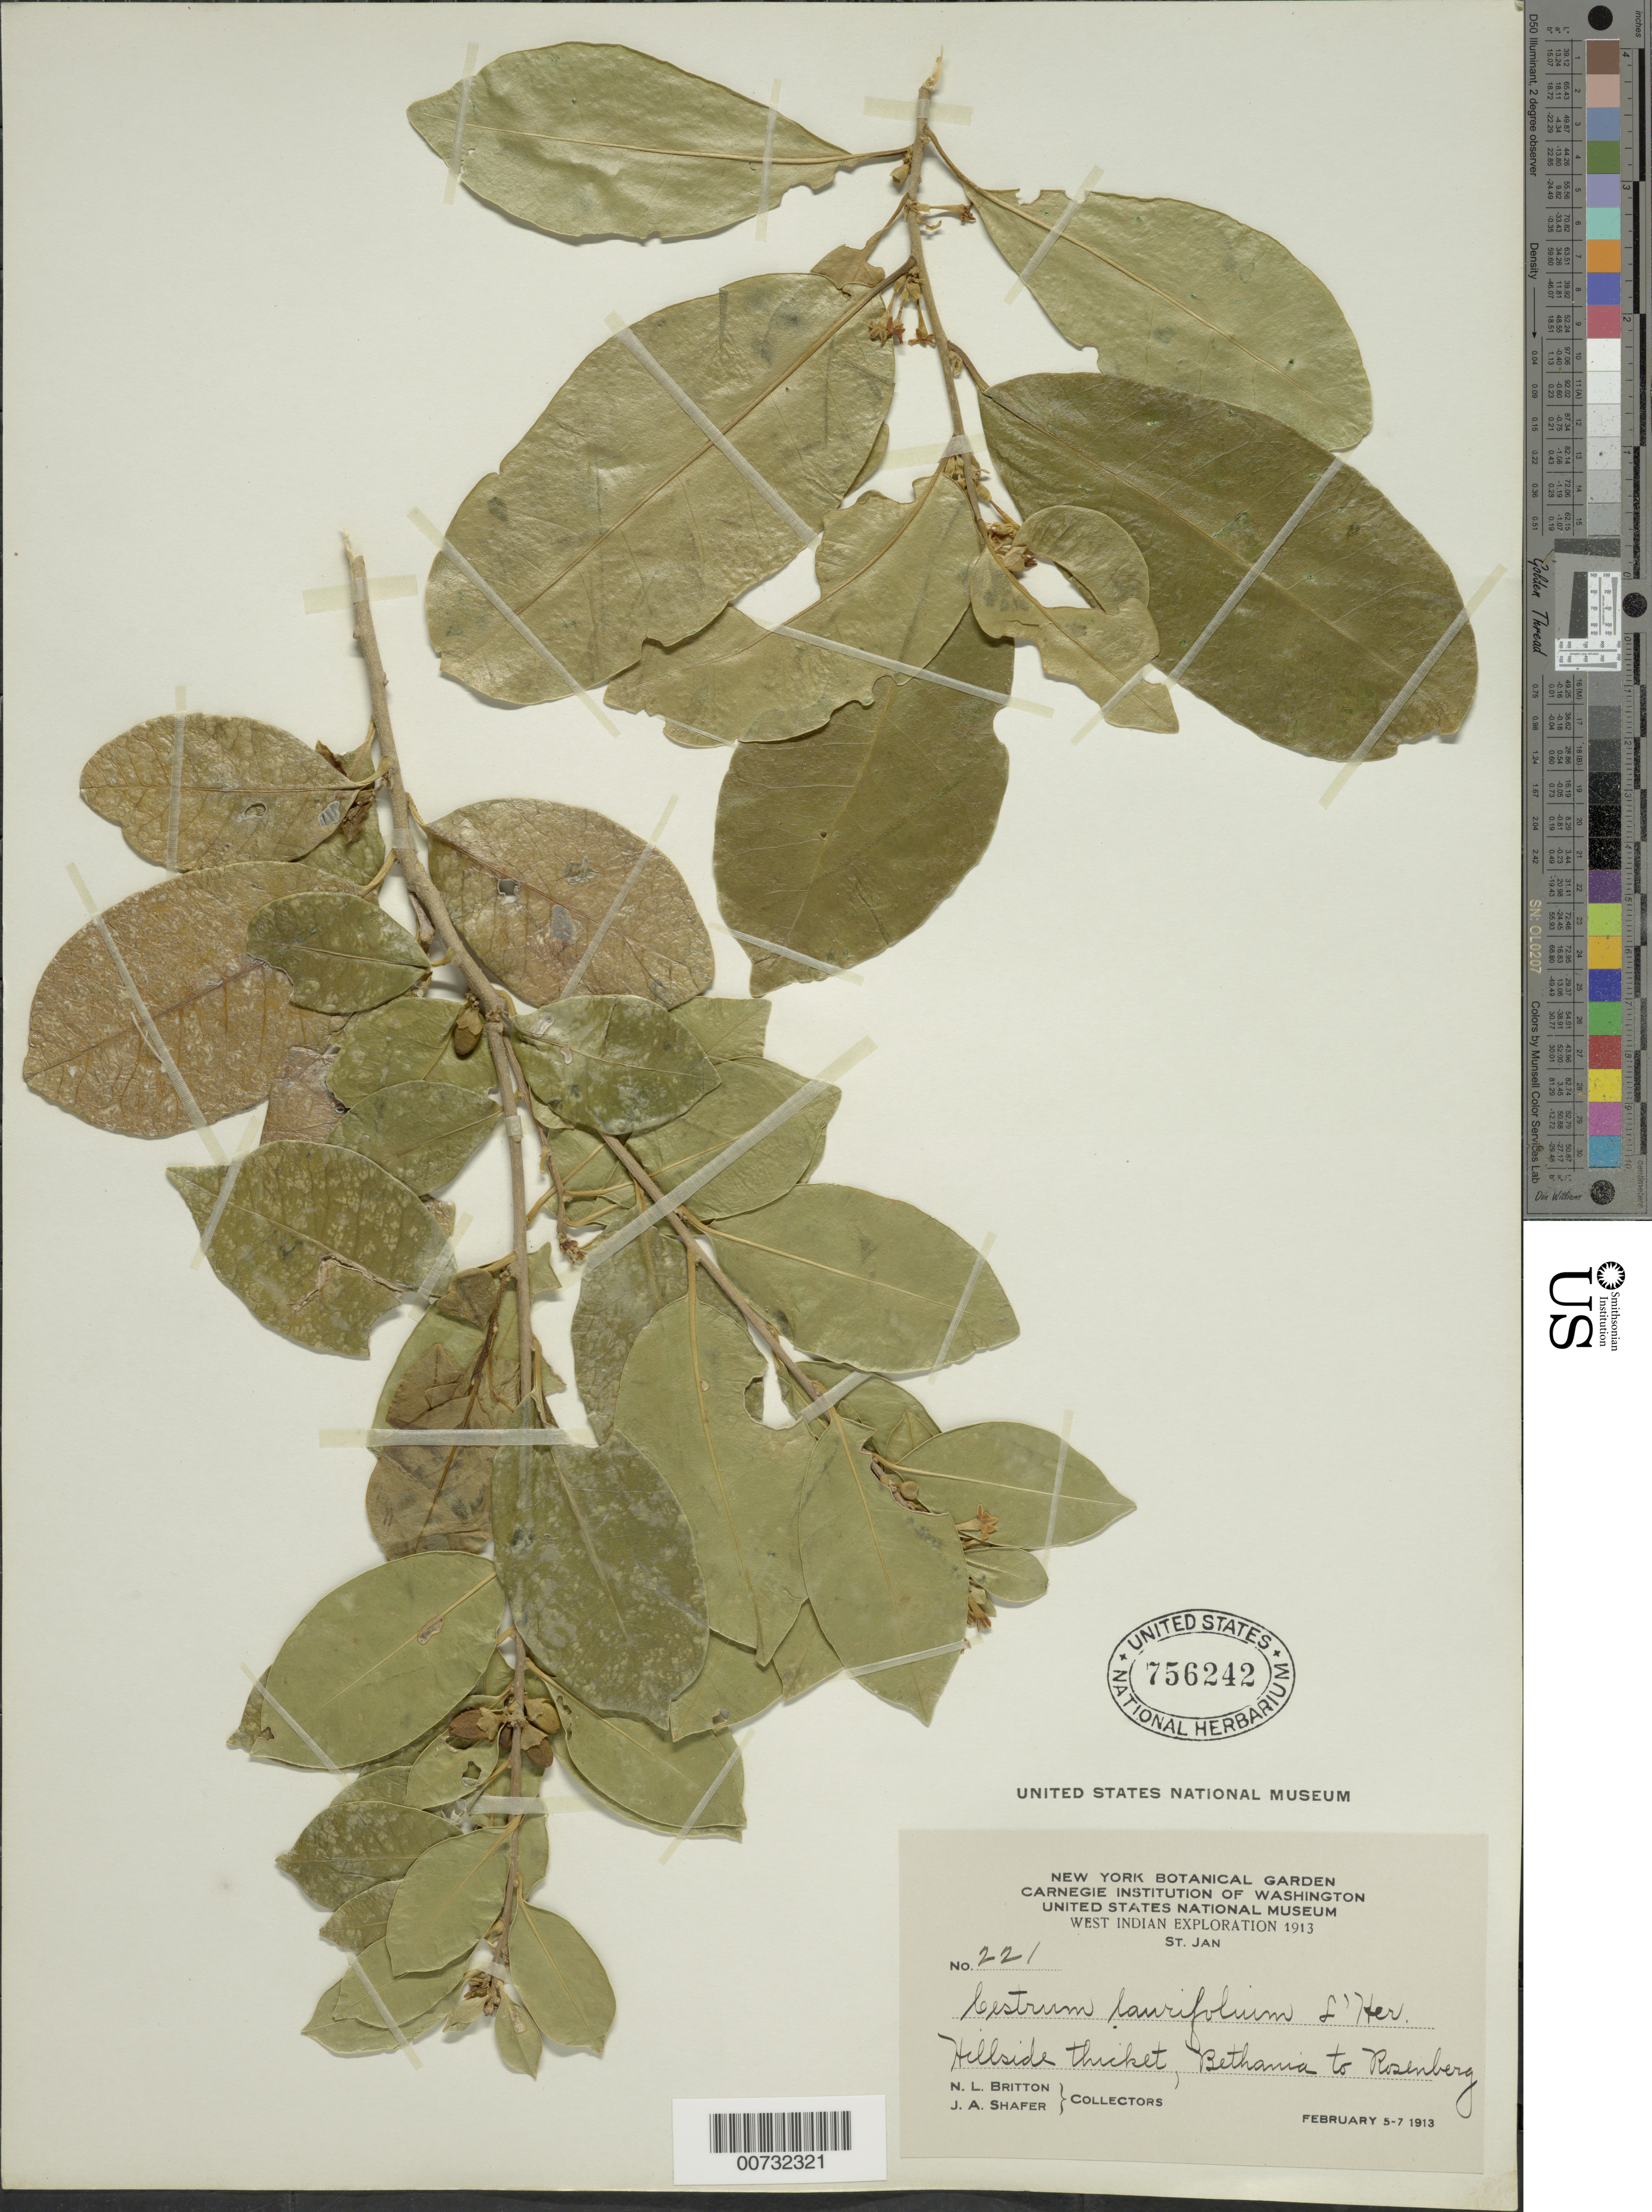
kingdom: Plantae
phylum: Tracheophyta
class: Magnoliopsida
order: Solanales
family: Solanaceae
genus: Cestrum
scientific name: Cestrum laurifolium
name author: L'Hér.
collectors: N. Britton & J. A. Shafer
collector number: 221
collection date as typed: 05 Feb 1913 to 07 Feb 1913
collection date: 1913-02-05/1913-02-07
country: U.S. Virgin Islands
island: St. John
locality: St. John; Bethany to Rosenberg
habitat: Hillside thicket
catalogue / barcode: US 756242